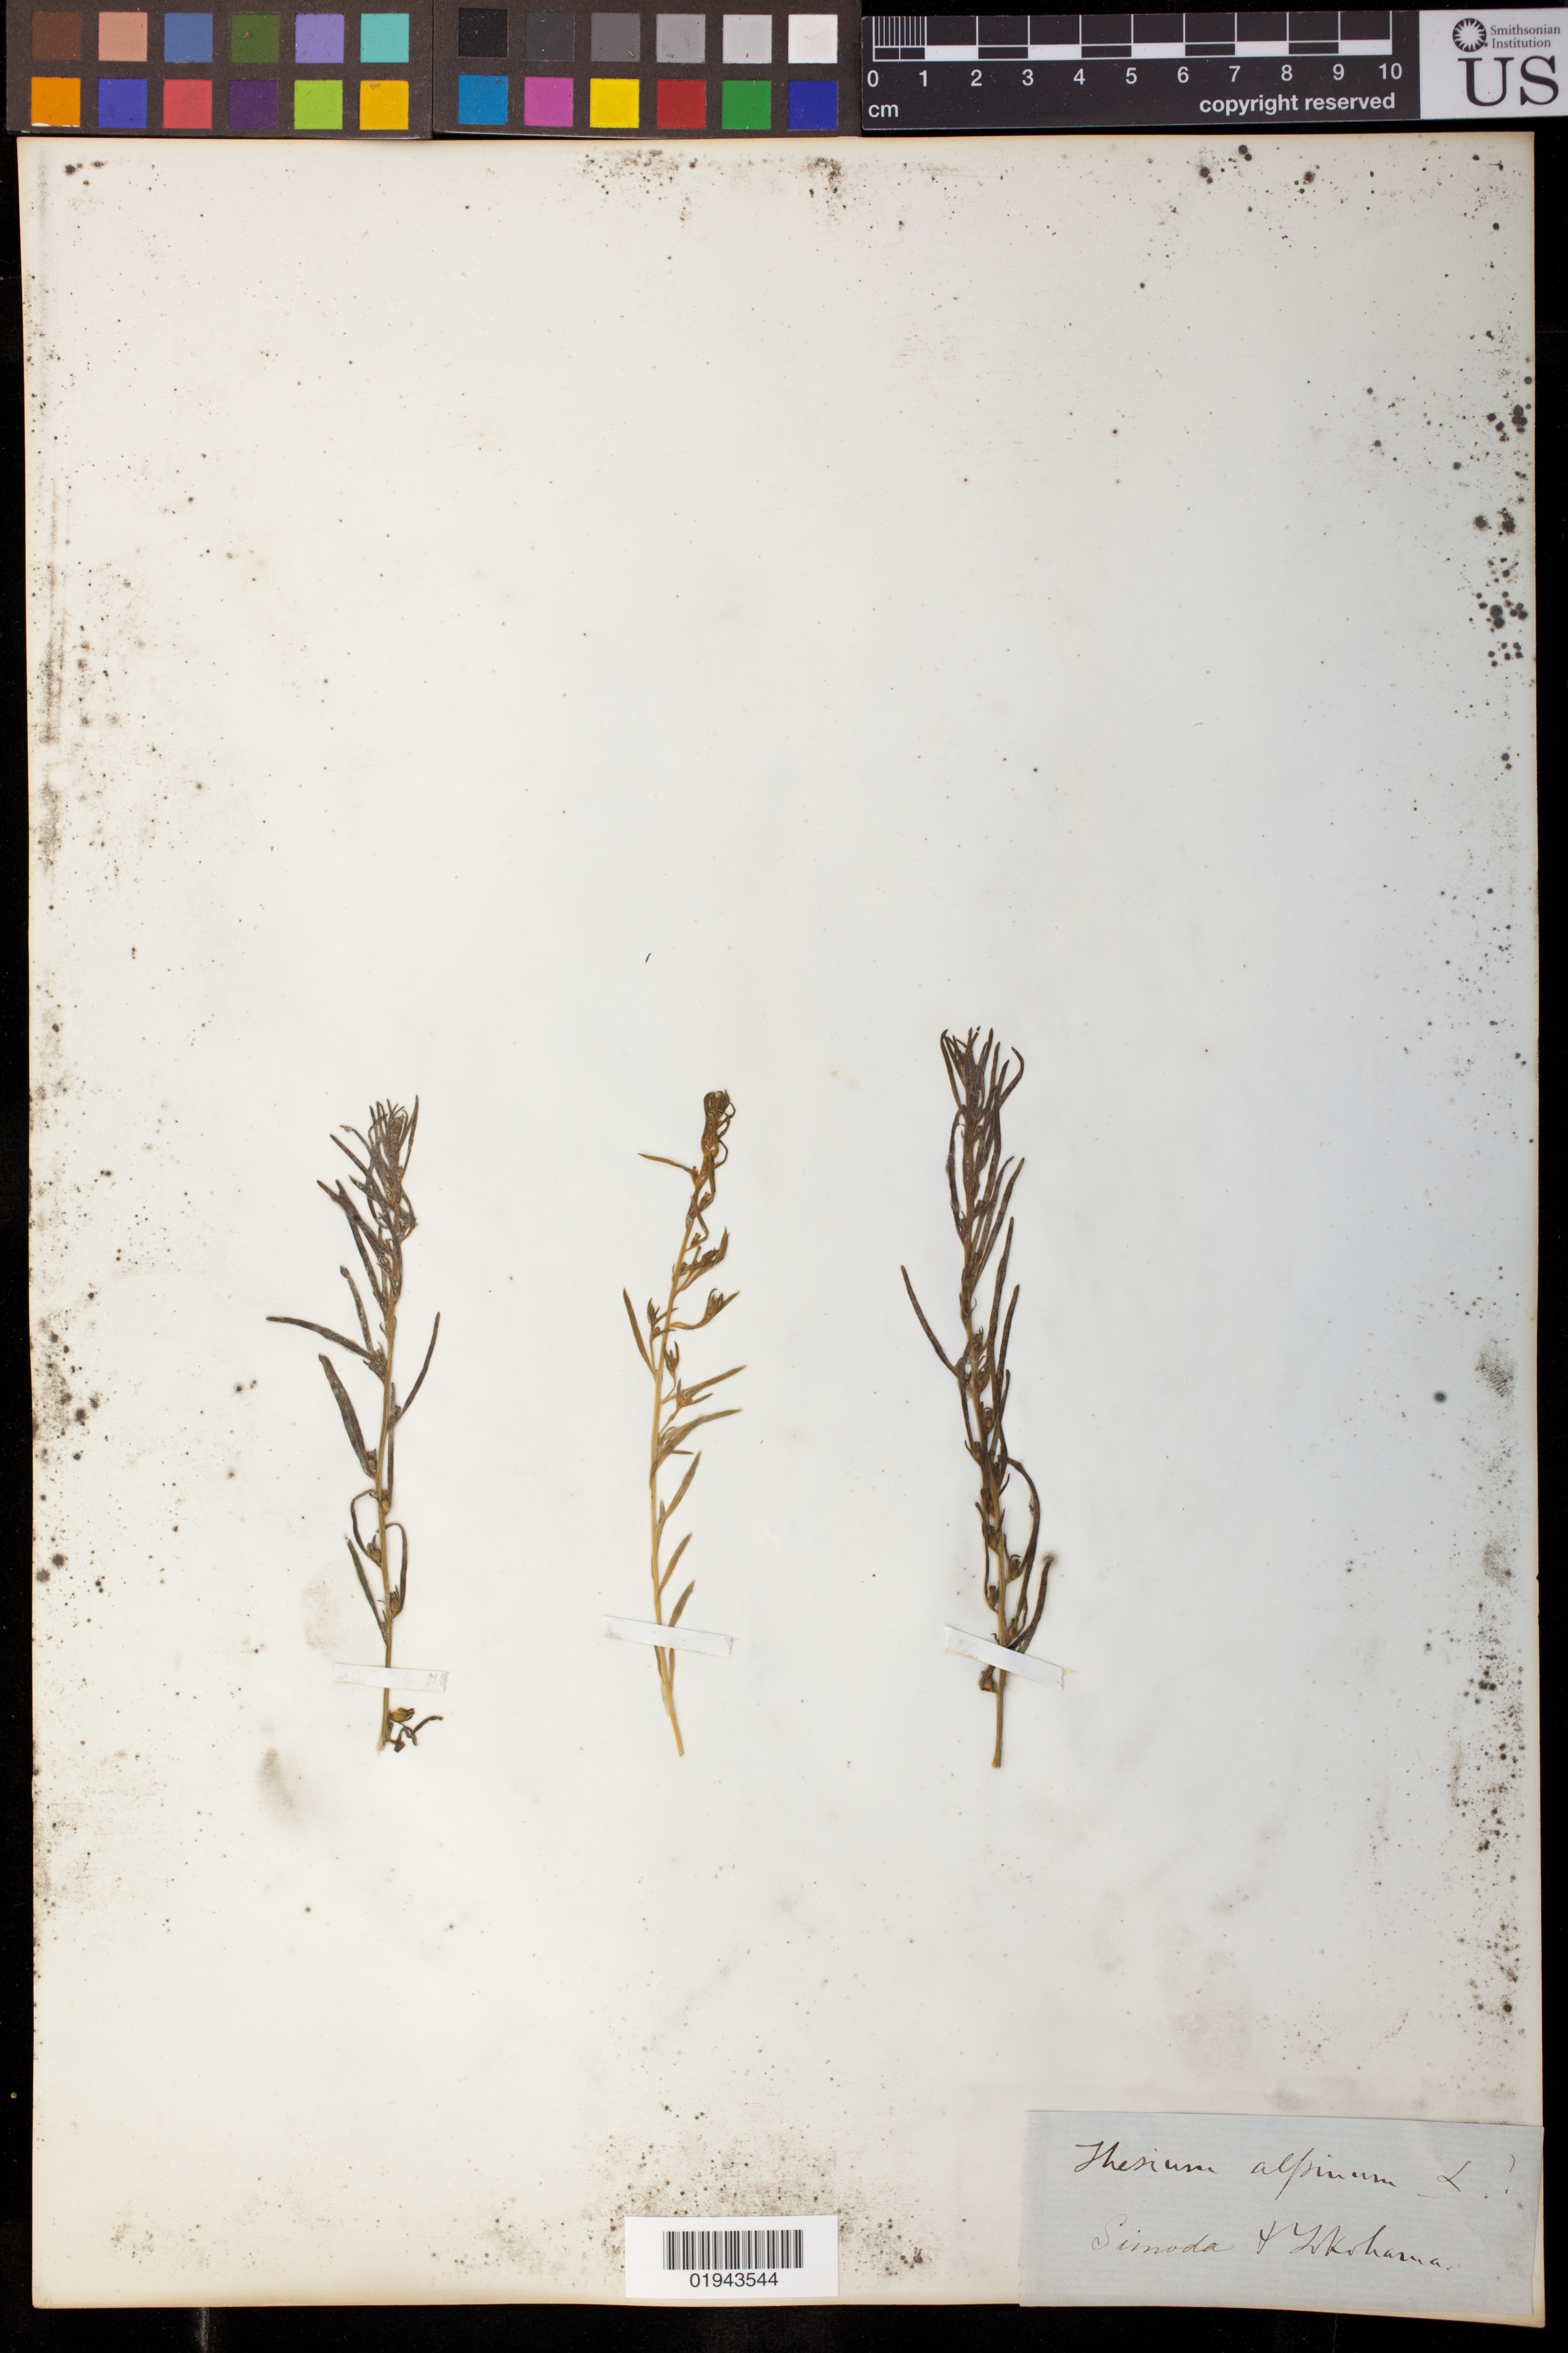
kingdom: Plantae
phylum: Tracheophyta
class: Magnoliopsida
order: Santalales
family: Thesiaceae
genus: Thesium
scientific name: Thesium alpinum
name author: L.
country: Japan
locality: Simoda & Yokohama